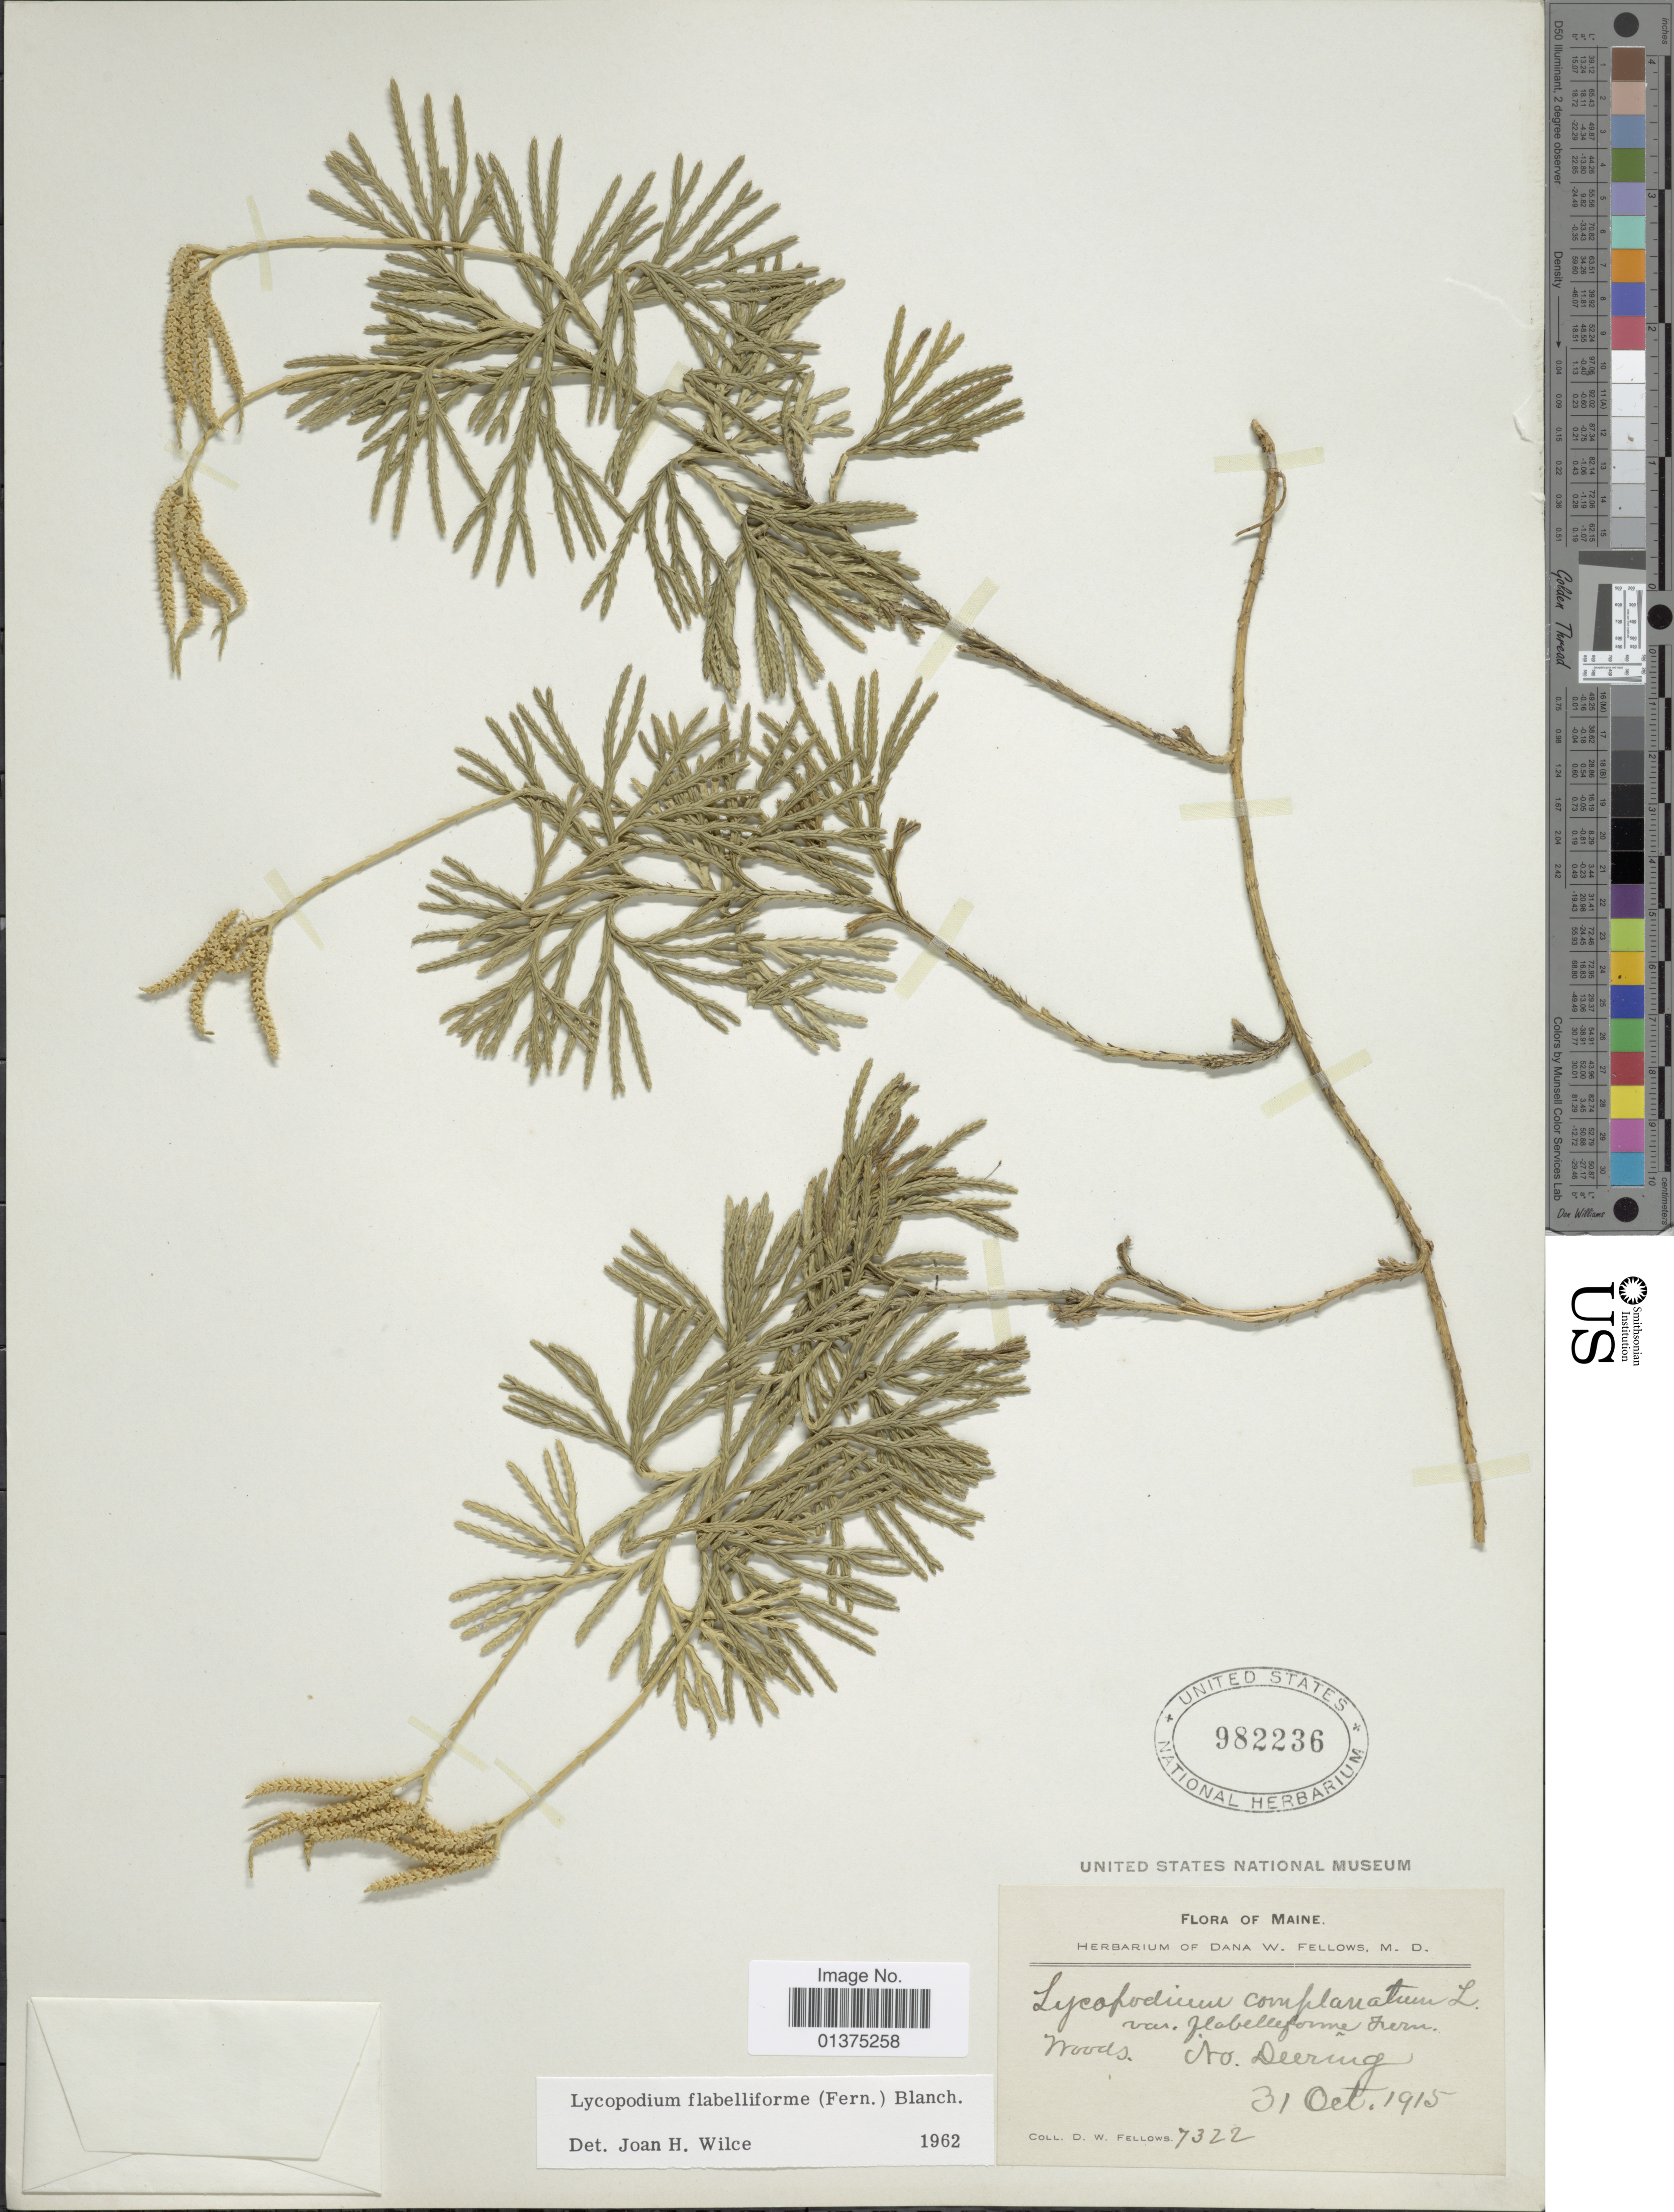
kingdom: Plantae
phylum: Tracheophyta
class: Lycopodiopsida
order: Lycopodiales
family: Lycopodiaceae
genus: Diphasiastrum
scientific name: Diphasiastrum digitatum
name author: (Dill. ex A. Braun) Holub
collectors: D. W. Fellows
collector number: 7322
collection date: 1915-10-31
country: United States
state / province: Maine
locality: Woods. No. Deering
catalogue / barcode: US 982236